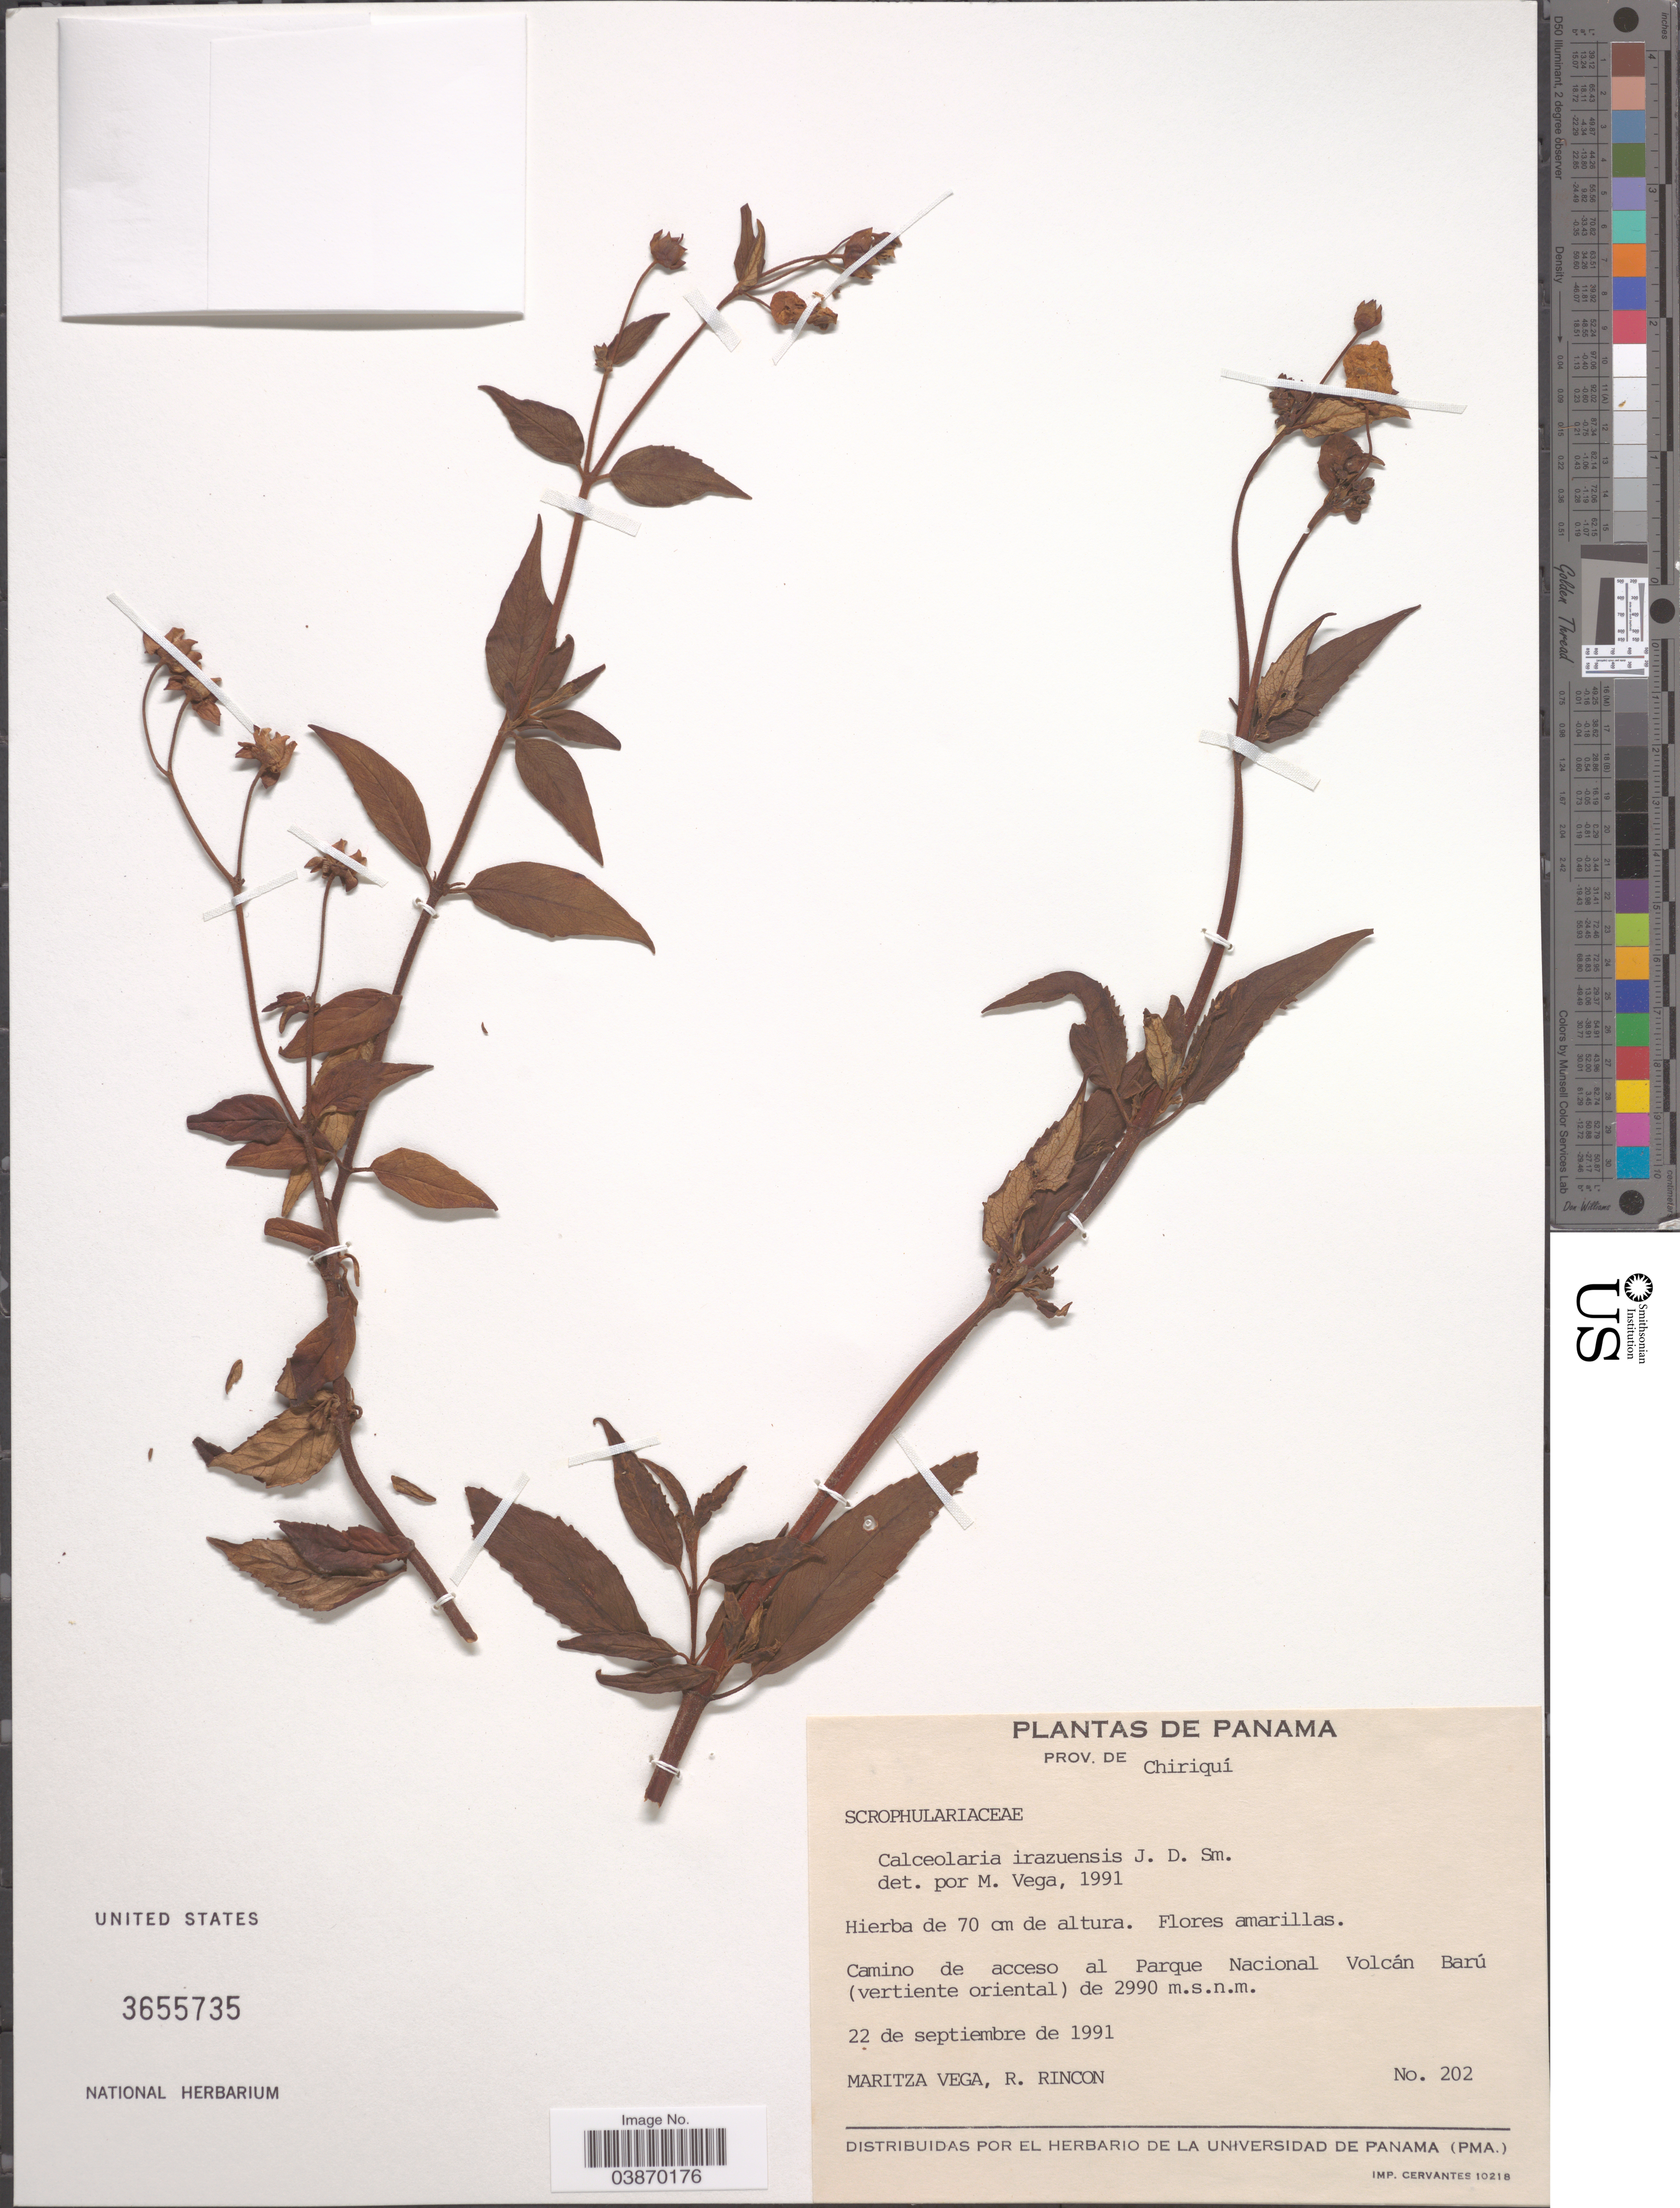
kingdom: Plantae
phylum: Tracheophyta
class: Magnoliopsida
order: Lamiales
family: Calceolariaceae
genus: Calceolaria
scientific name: Calceolaria irazuensis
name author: Donn. Sm.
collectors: M. Vega & R. Rincon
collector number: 202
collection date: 1991-09-22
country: Panama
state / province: Chiriqui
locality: Camino de acceso al Parque Nacional Volcán Barú (vertiente oriental).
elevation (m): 2990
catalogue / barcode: US 3655735